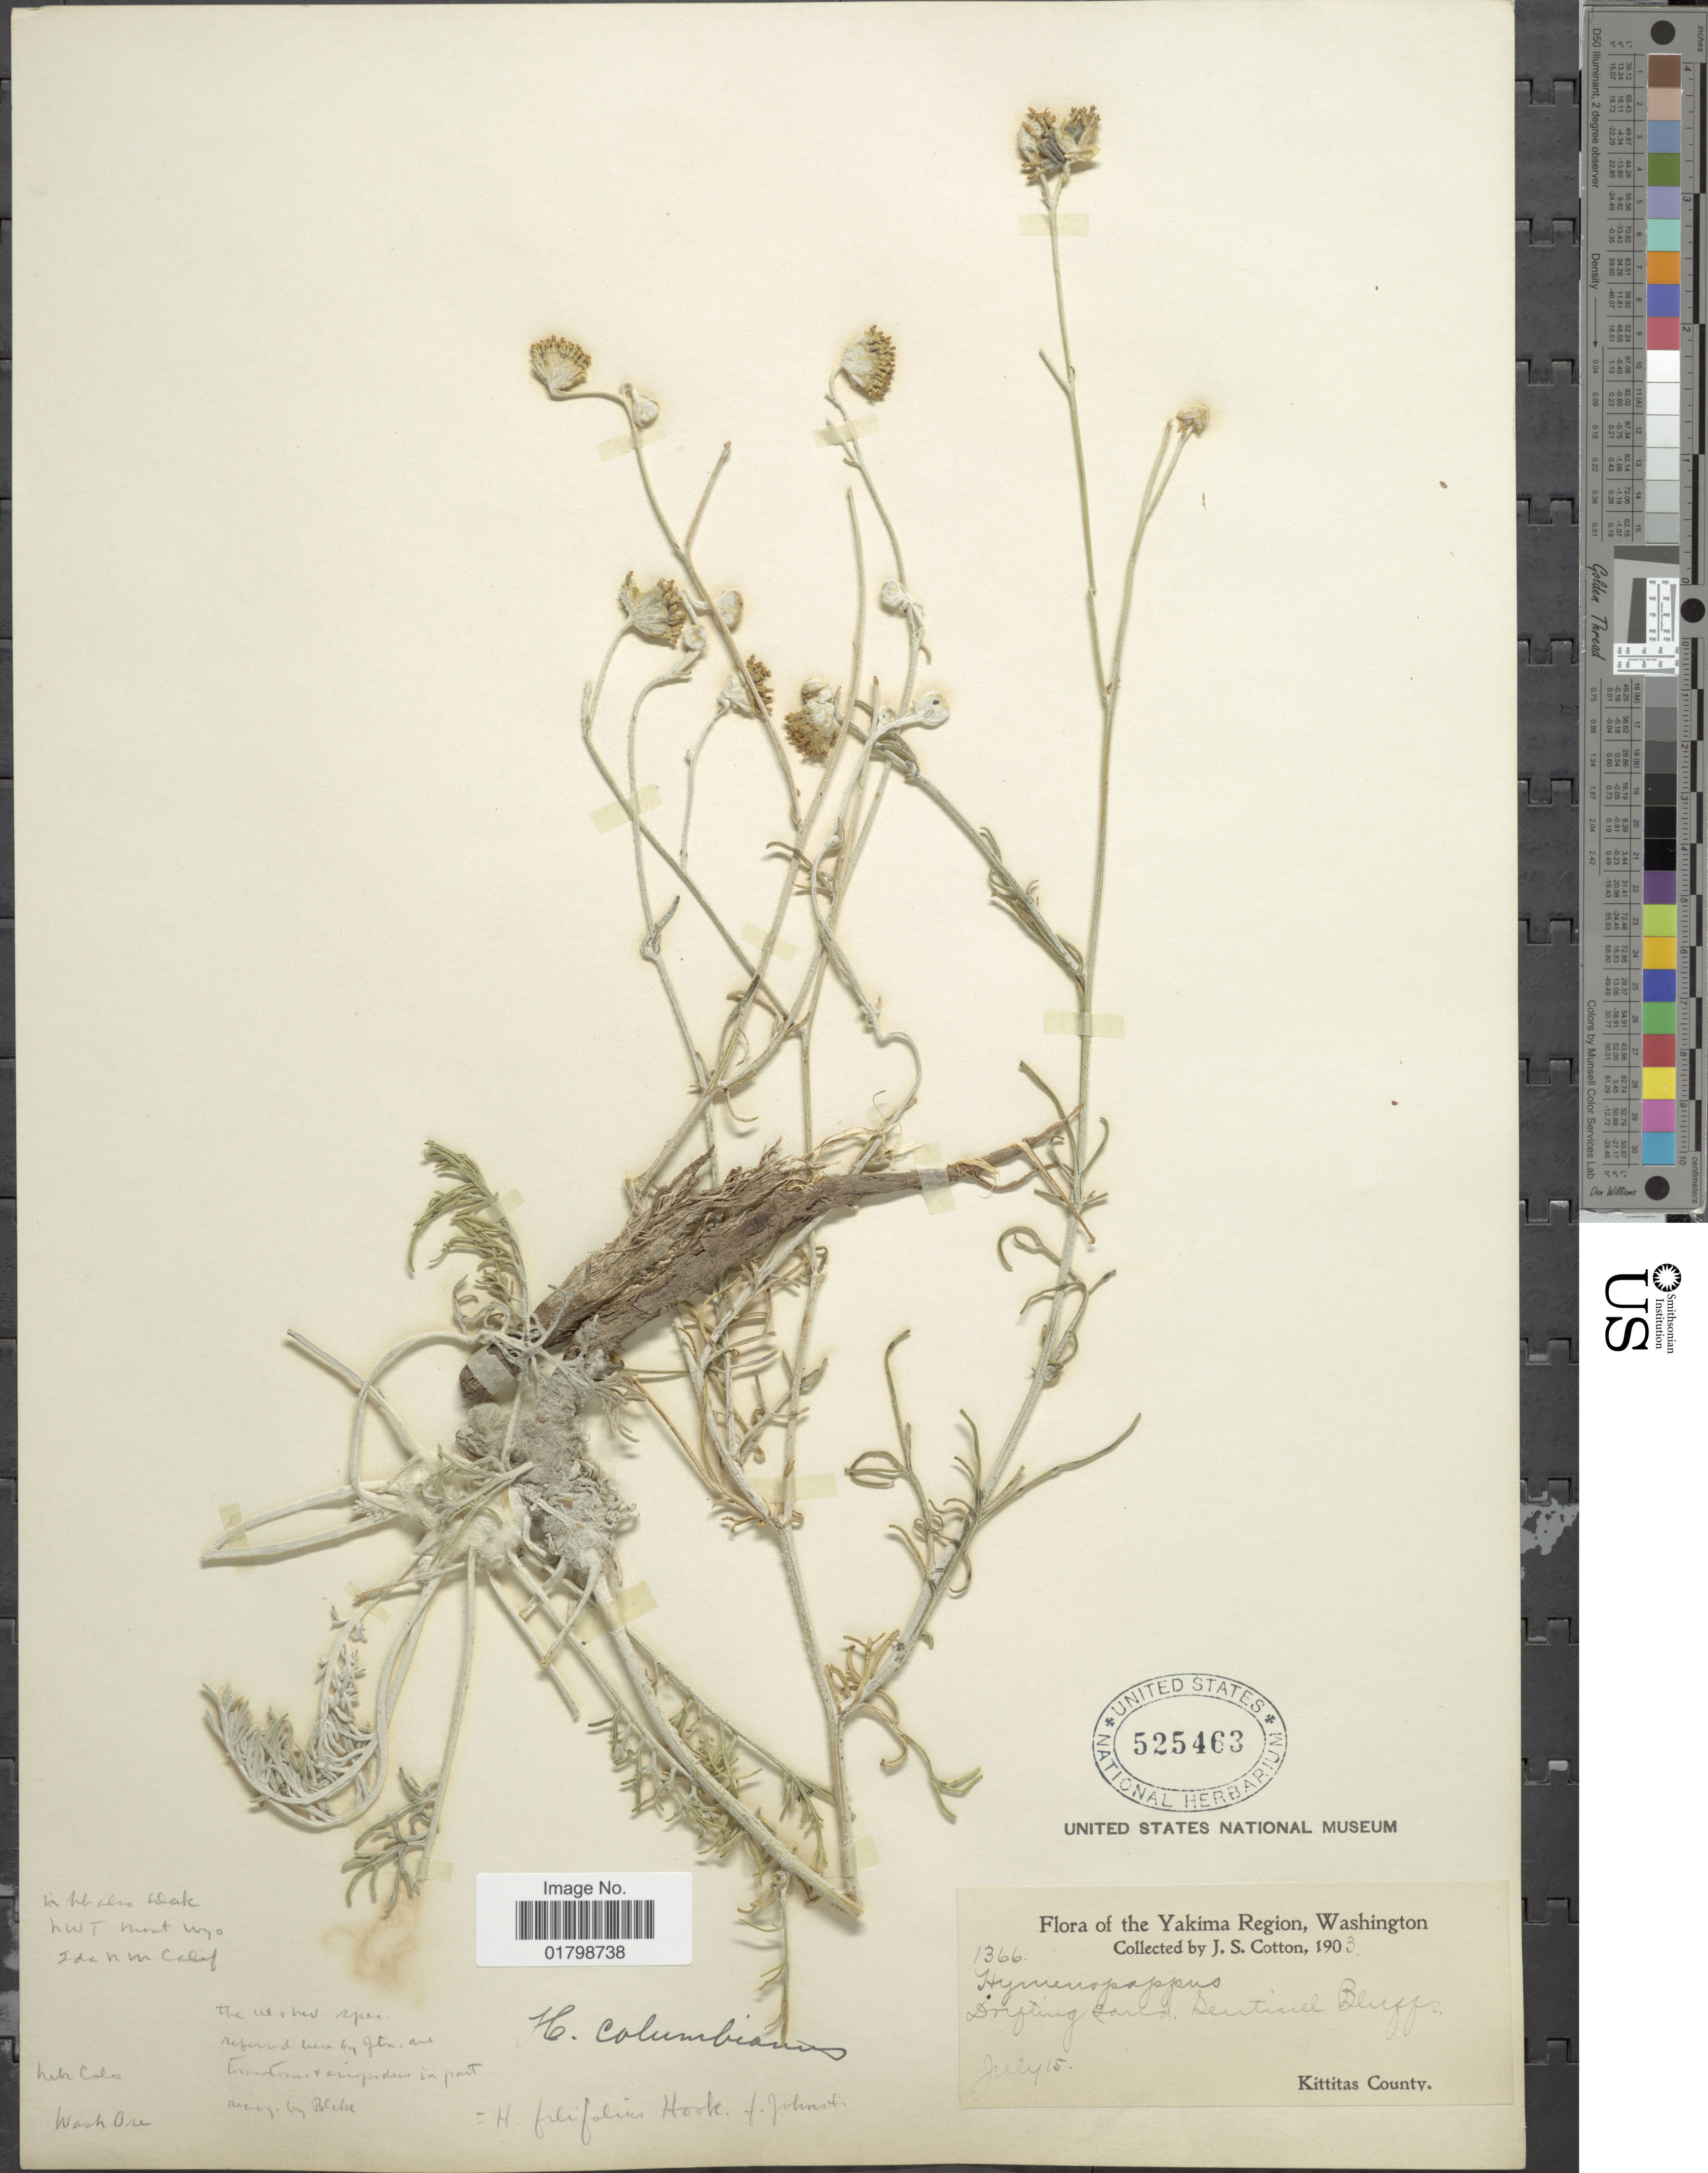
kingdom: Plantae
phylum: Tracheophyta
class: Magnoliopsida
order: Asterales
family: Asteraceae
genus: Hymenopappus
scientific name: Hymenopappus filifolius var. filifolius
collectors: J. S. Cotton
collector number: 1366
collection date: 1903-07-15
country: United States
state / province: Washington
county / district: Kittitas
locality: Yakima Region, Kittitas County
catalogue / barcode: US 525463